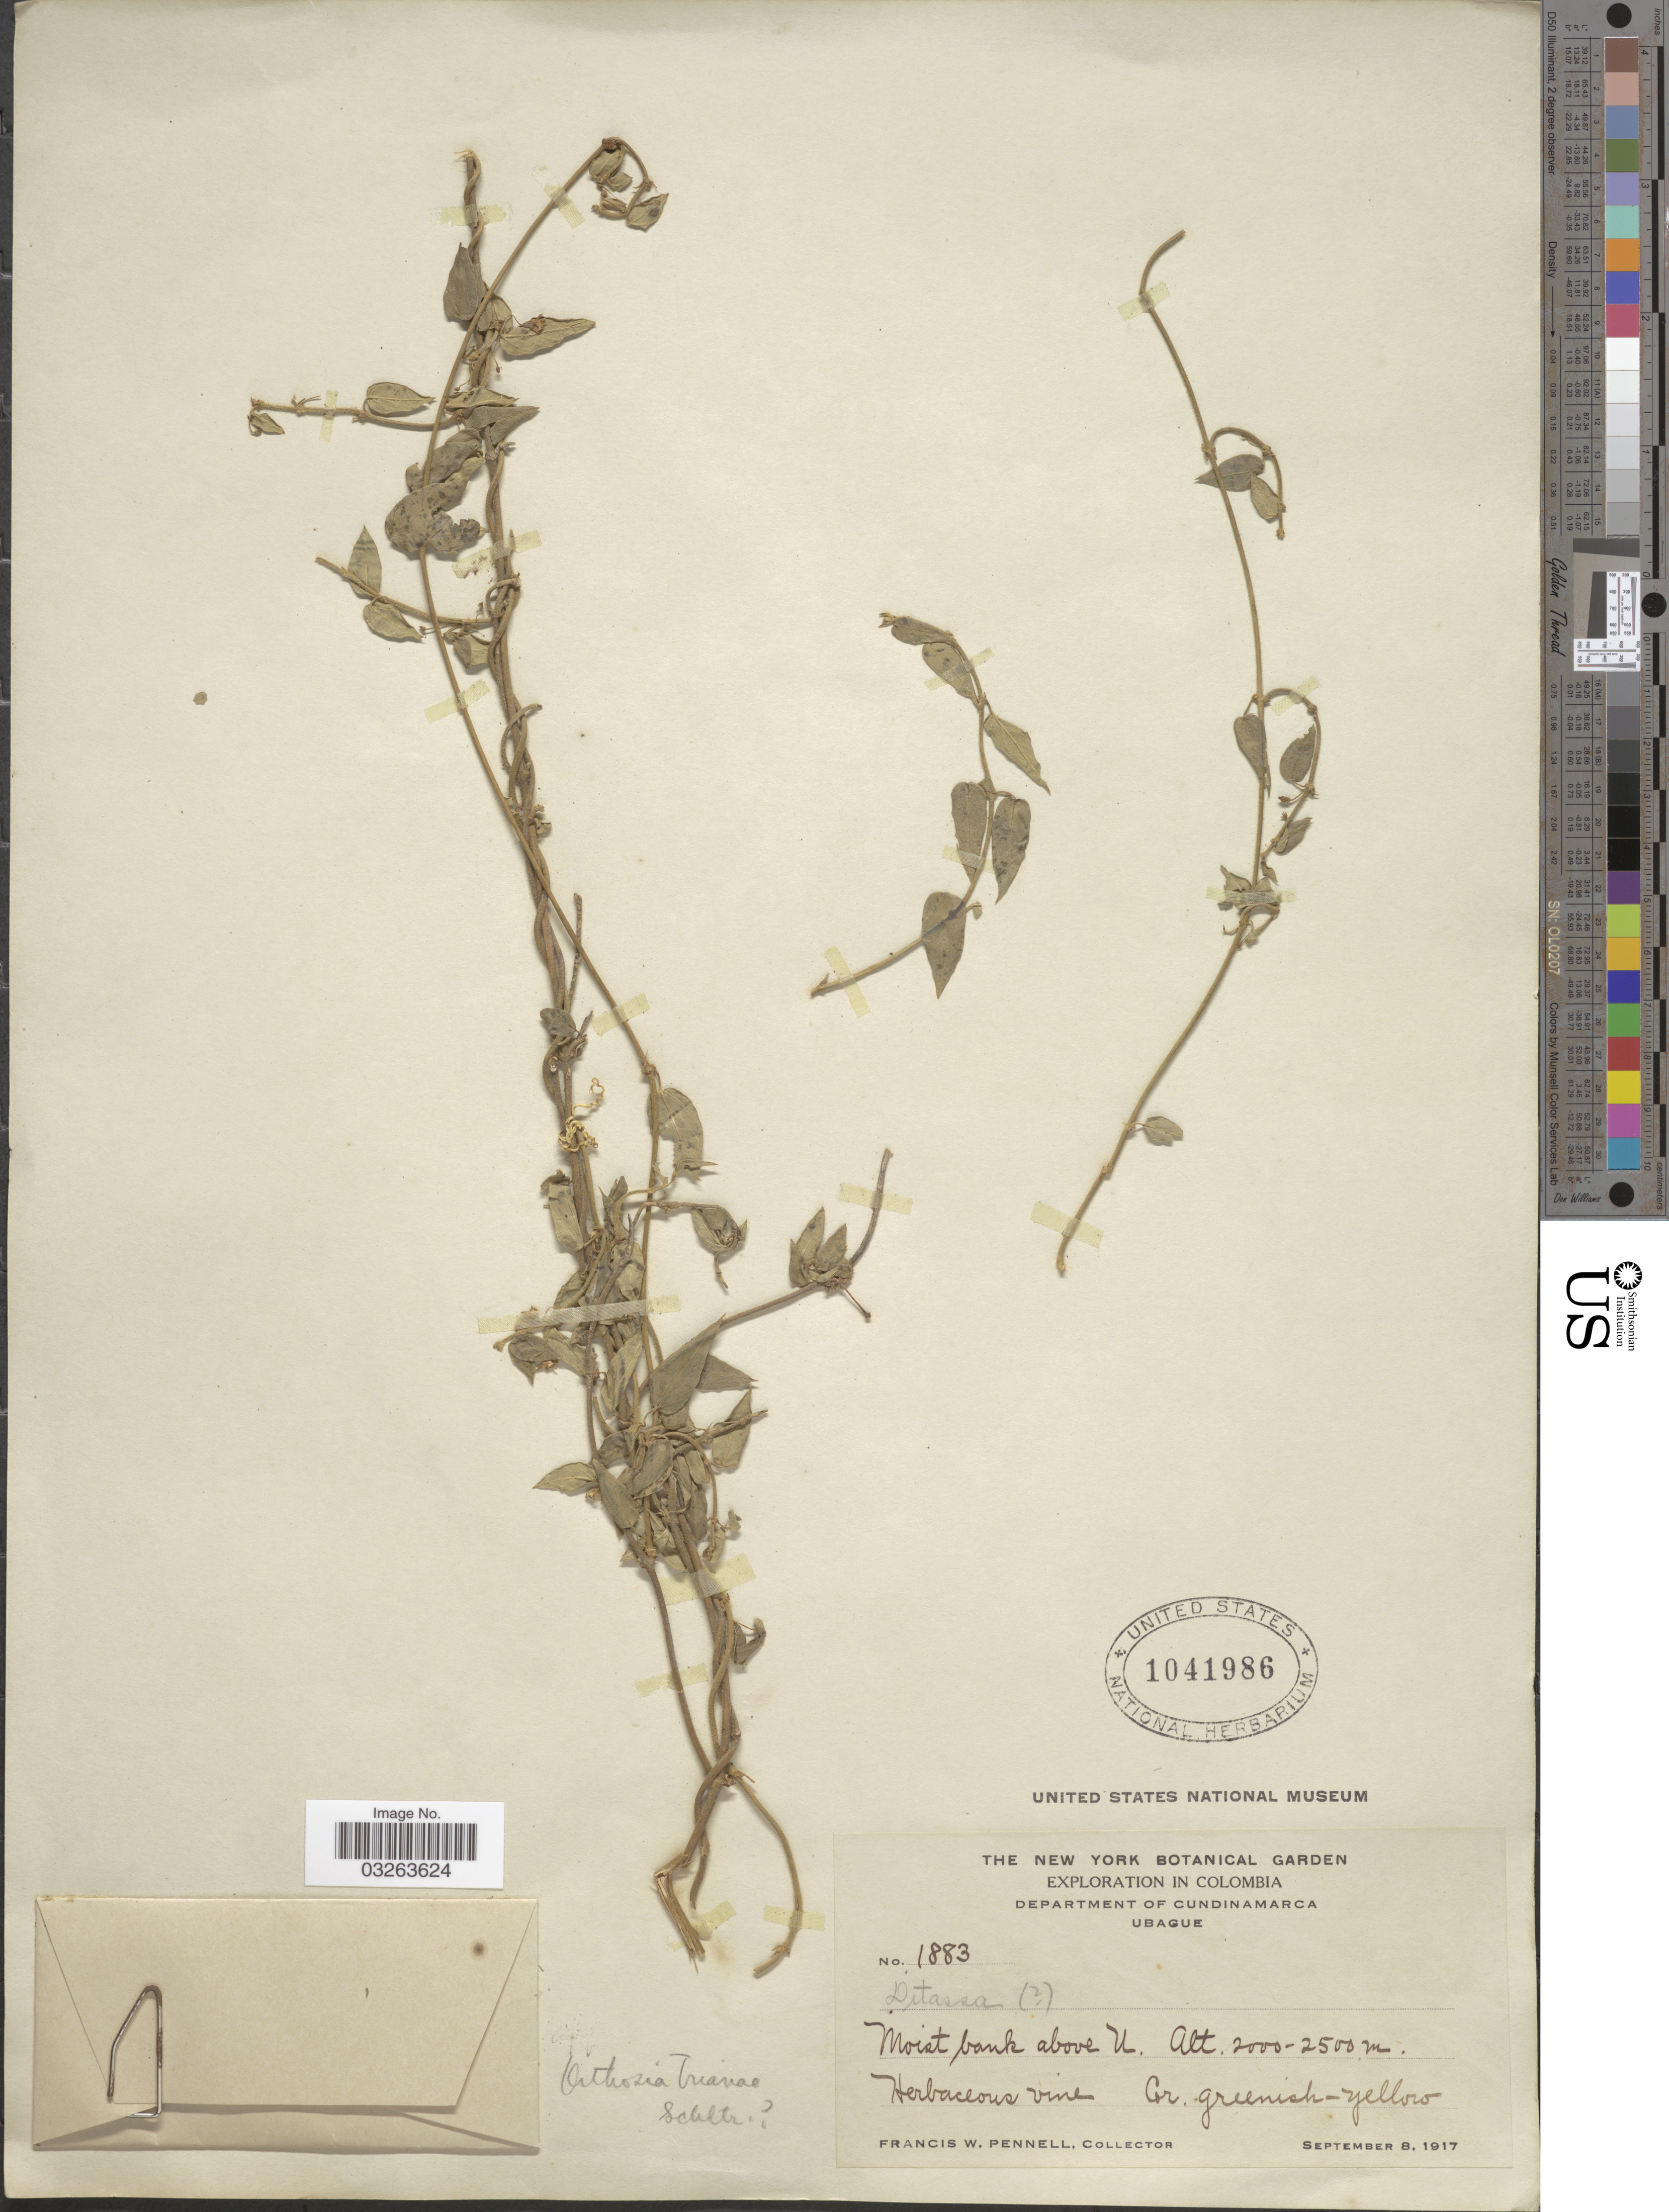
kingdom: Plantae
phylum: Tracheophyta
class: Magnoliopsida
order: Gentianales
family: Apocynaceae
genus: Ditassa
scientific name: Ditassa sp.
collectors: F. W. Pennell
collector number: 1883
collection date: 1917-09-08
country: Colombia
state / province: Cundinamarca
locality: Department of Cundinamarca. Ubague. Moist bank above U.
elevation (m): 2000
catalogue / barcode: US 1041986